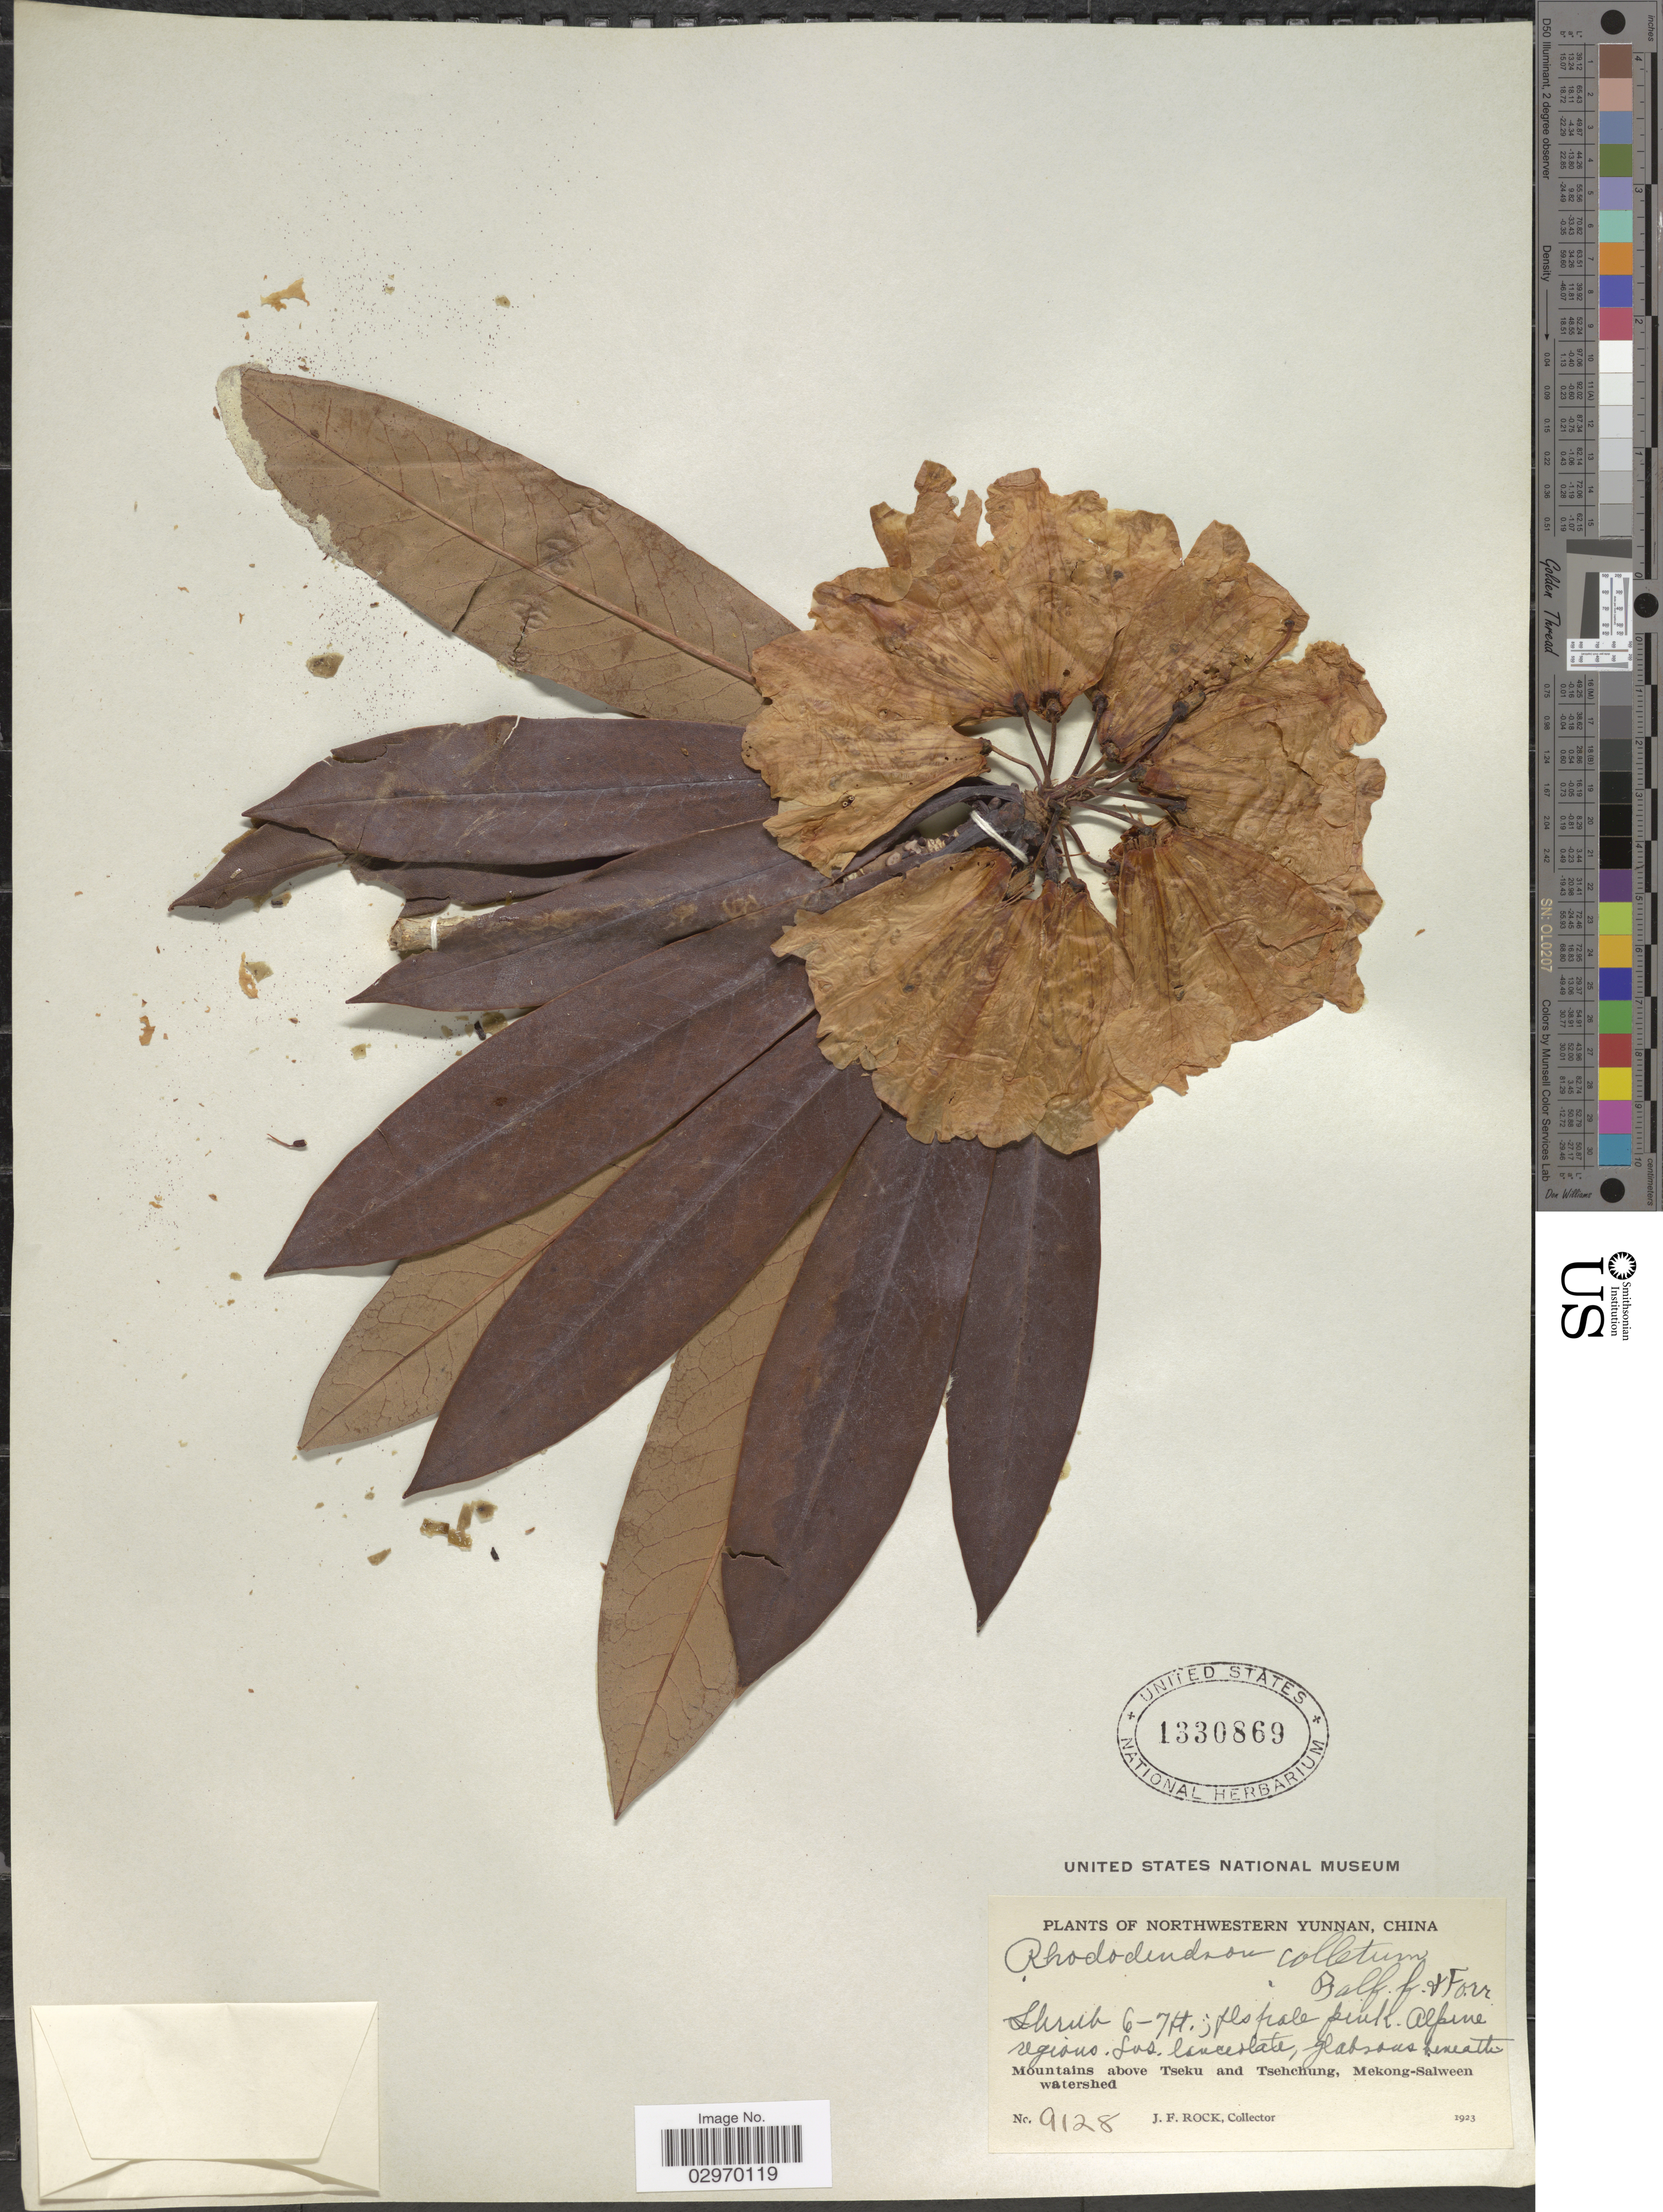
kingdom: Plantae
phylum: Tracheophyta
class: Magnoliopsida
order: Ericales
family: Ericaceae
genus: Rhododendron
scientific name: Rhododendron colletum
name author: Balf. f. & Forrest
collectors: J. Rock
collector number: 9128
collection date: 1923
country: China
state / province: Yunnan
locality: Northwestern Yunnan. Alpine regions. Mountains above Tseku and Tsehchung, Mekong-Salween watershed.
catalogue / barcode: US 1330869